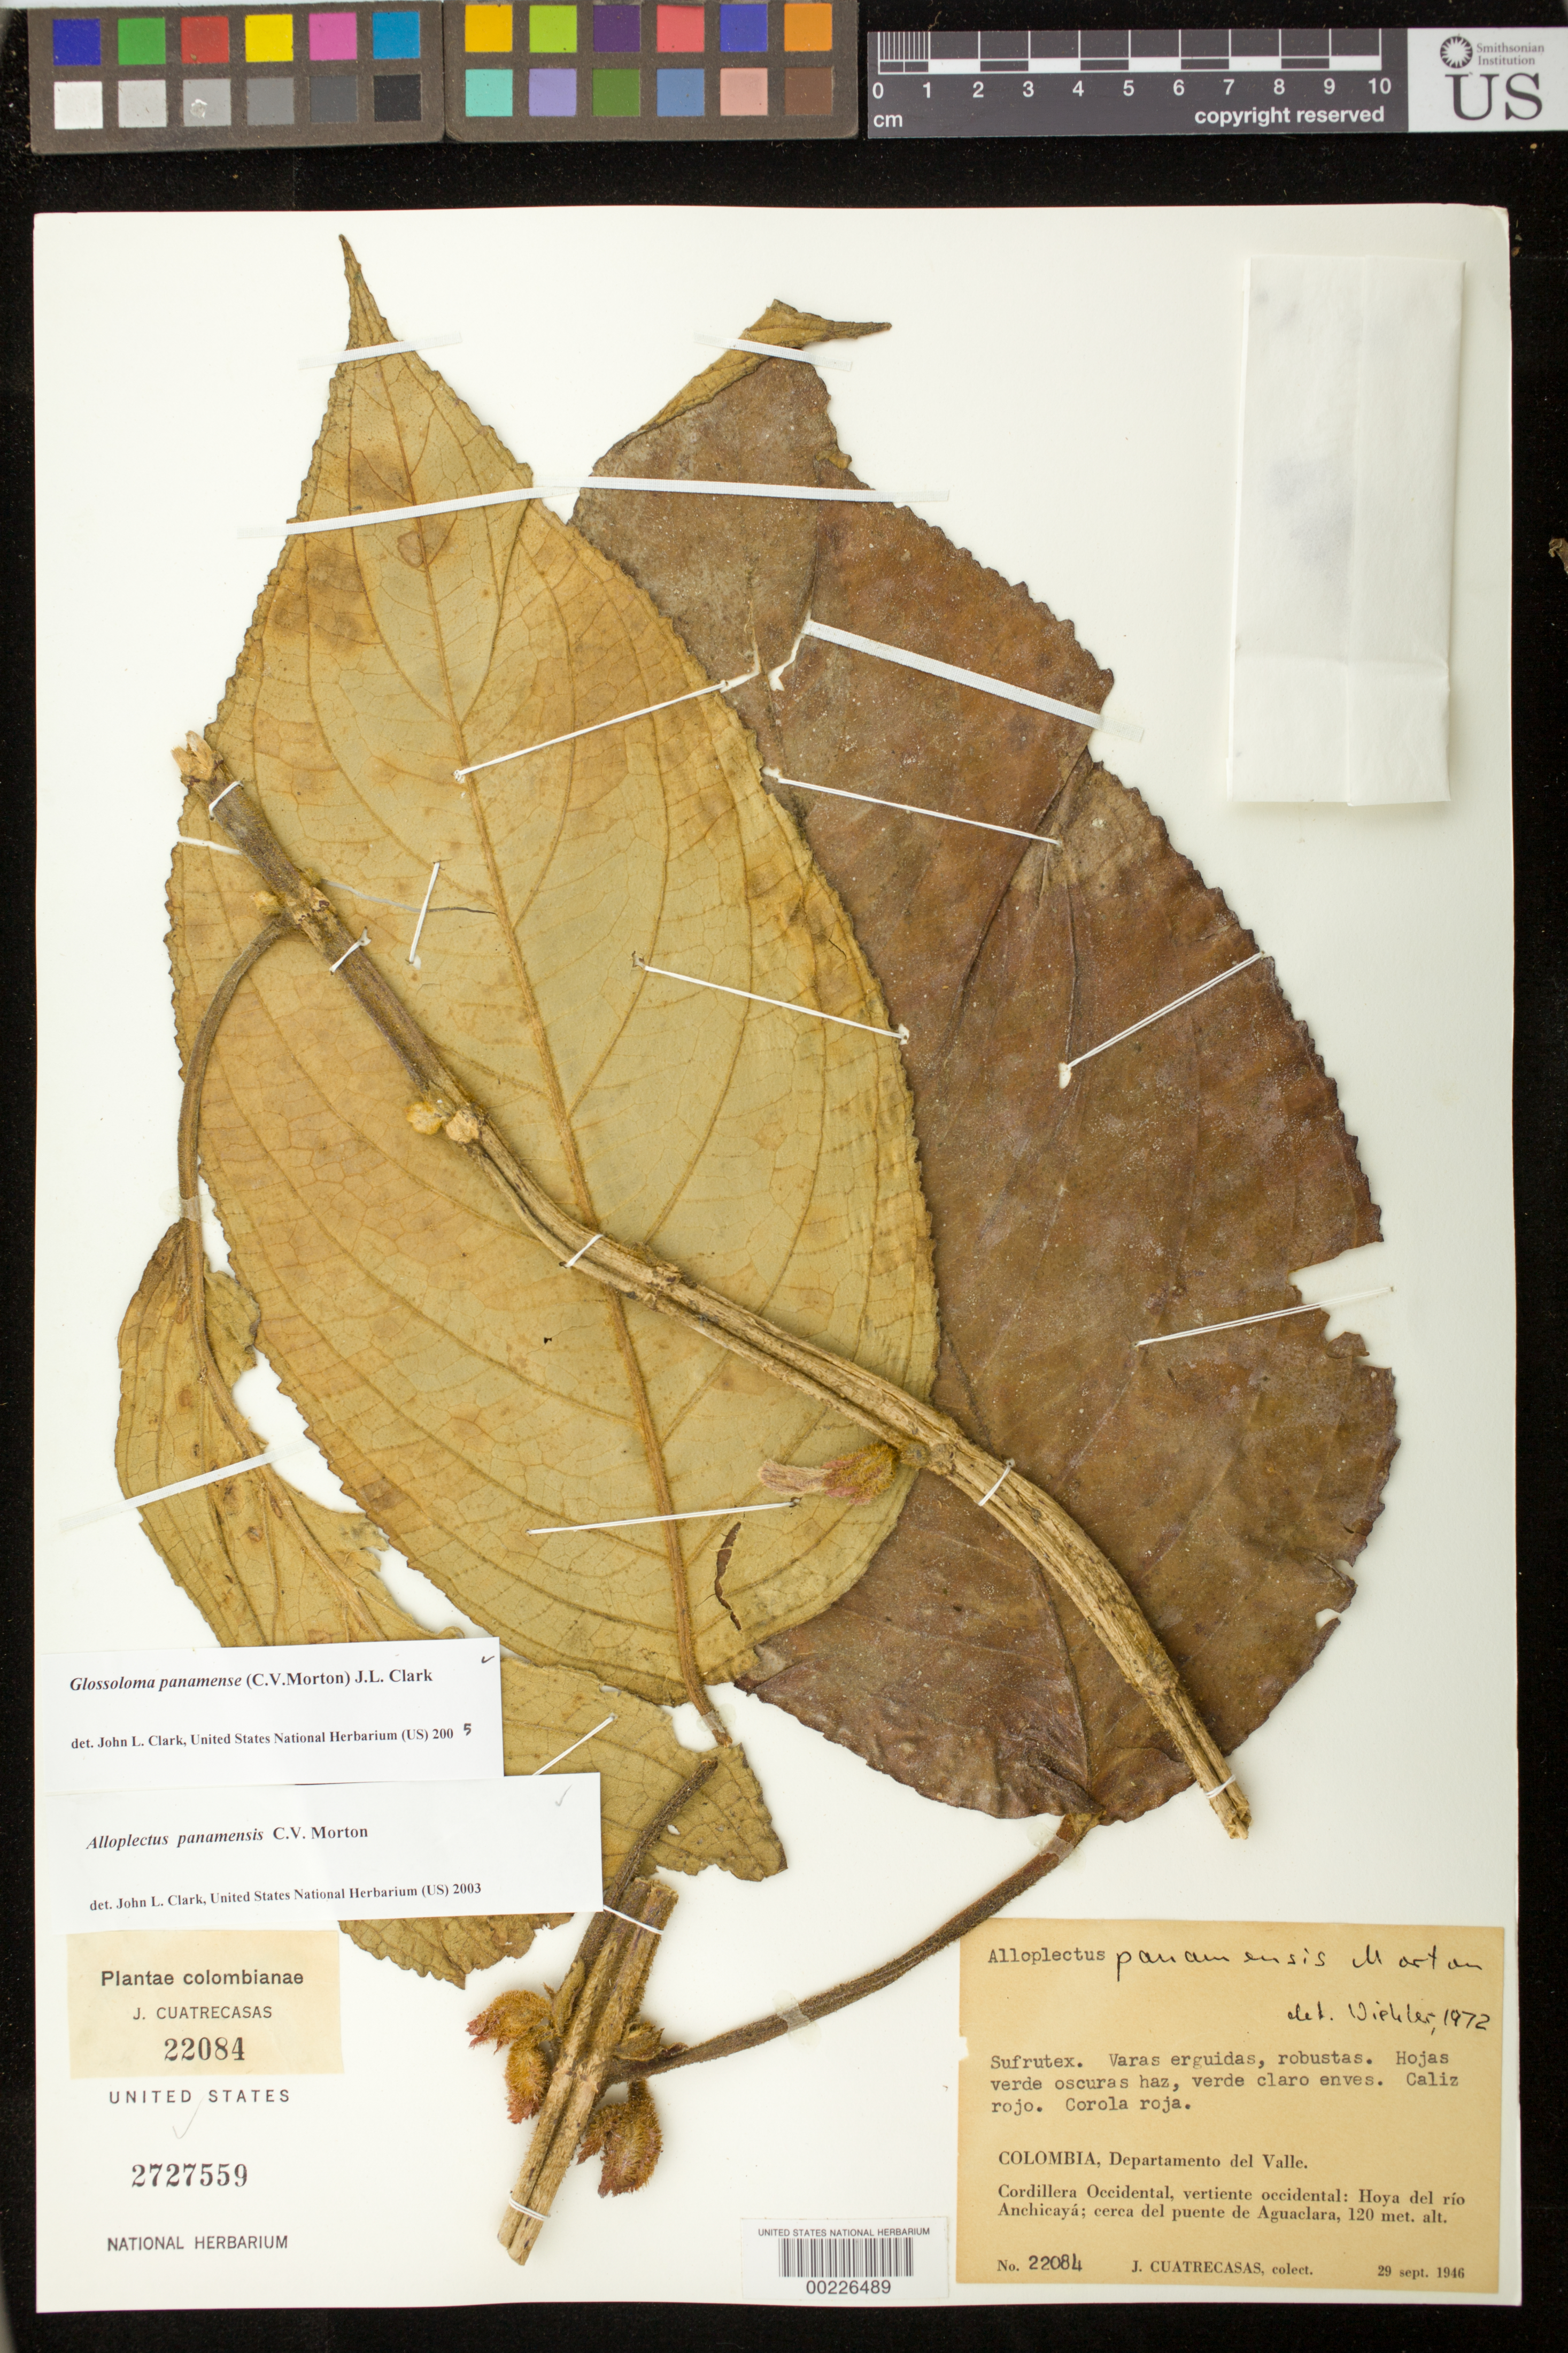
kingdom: Plantae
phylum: Tracheophyta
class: Magnoliopsida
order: Lamiales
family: Gesneriaceae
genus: Glossoloma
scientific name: Glossoloma panamense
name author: (C.V. Morton) J.L. Clark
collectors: J. Cuatrecasas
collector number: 22084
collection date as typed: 29 Sep 1946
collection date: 1946-09-29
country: Colombia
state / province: Valle del Cauca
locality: Cordillera Occidental, western slope, valley of Rio Anchicaya, near bridge of Aguaclara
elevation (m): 120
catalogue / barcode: US 2727559